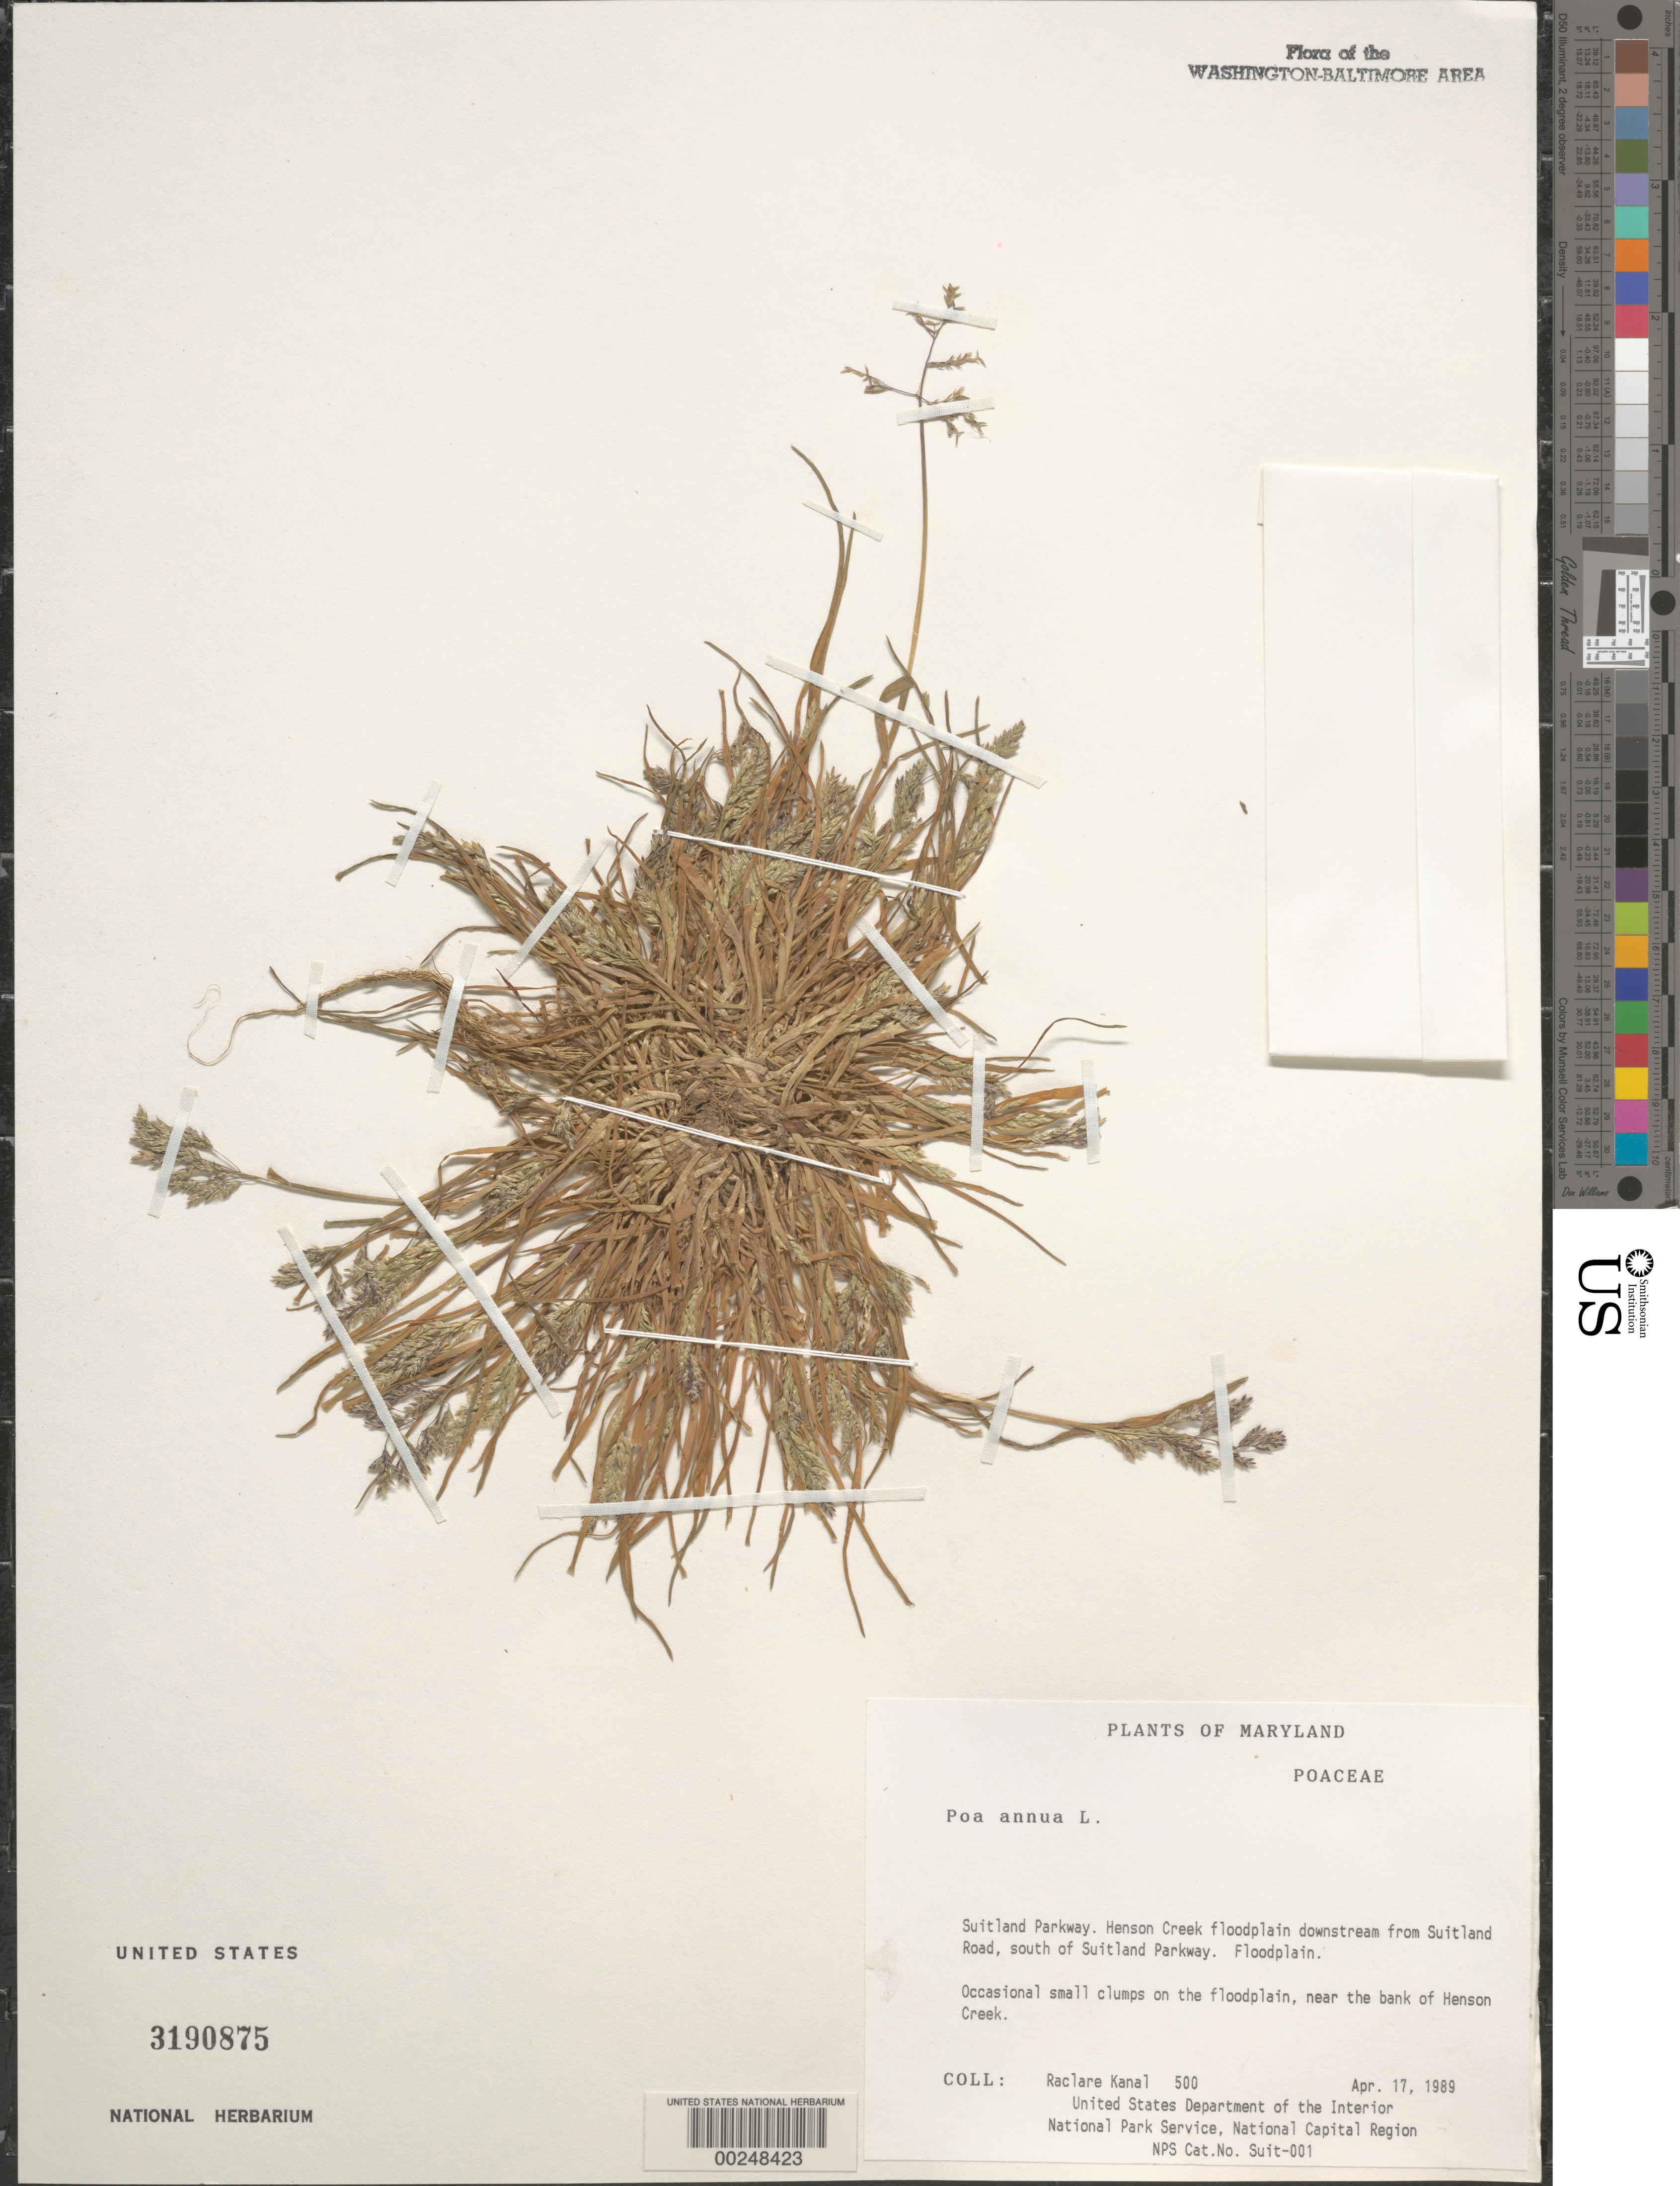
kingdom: Plantae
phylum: Tracheophyta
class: Liliopsida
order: Poales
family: Poaceae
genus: Poa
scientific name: Poa annua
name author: L.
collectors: R. Kanal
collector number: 500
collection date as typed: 17 Apr 1989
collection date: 1989-04-17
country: United States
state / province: Maryland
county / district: Prince George's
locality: Suitland Parkway, Henson Creek S of Suitland Parkway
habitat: Floodplain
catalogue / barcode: US 3190875